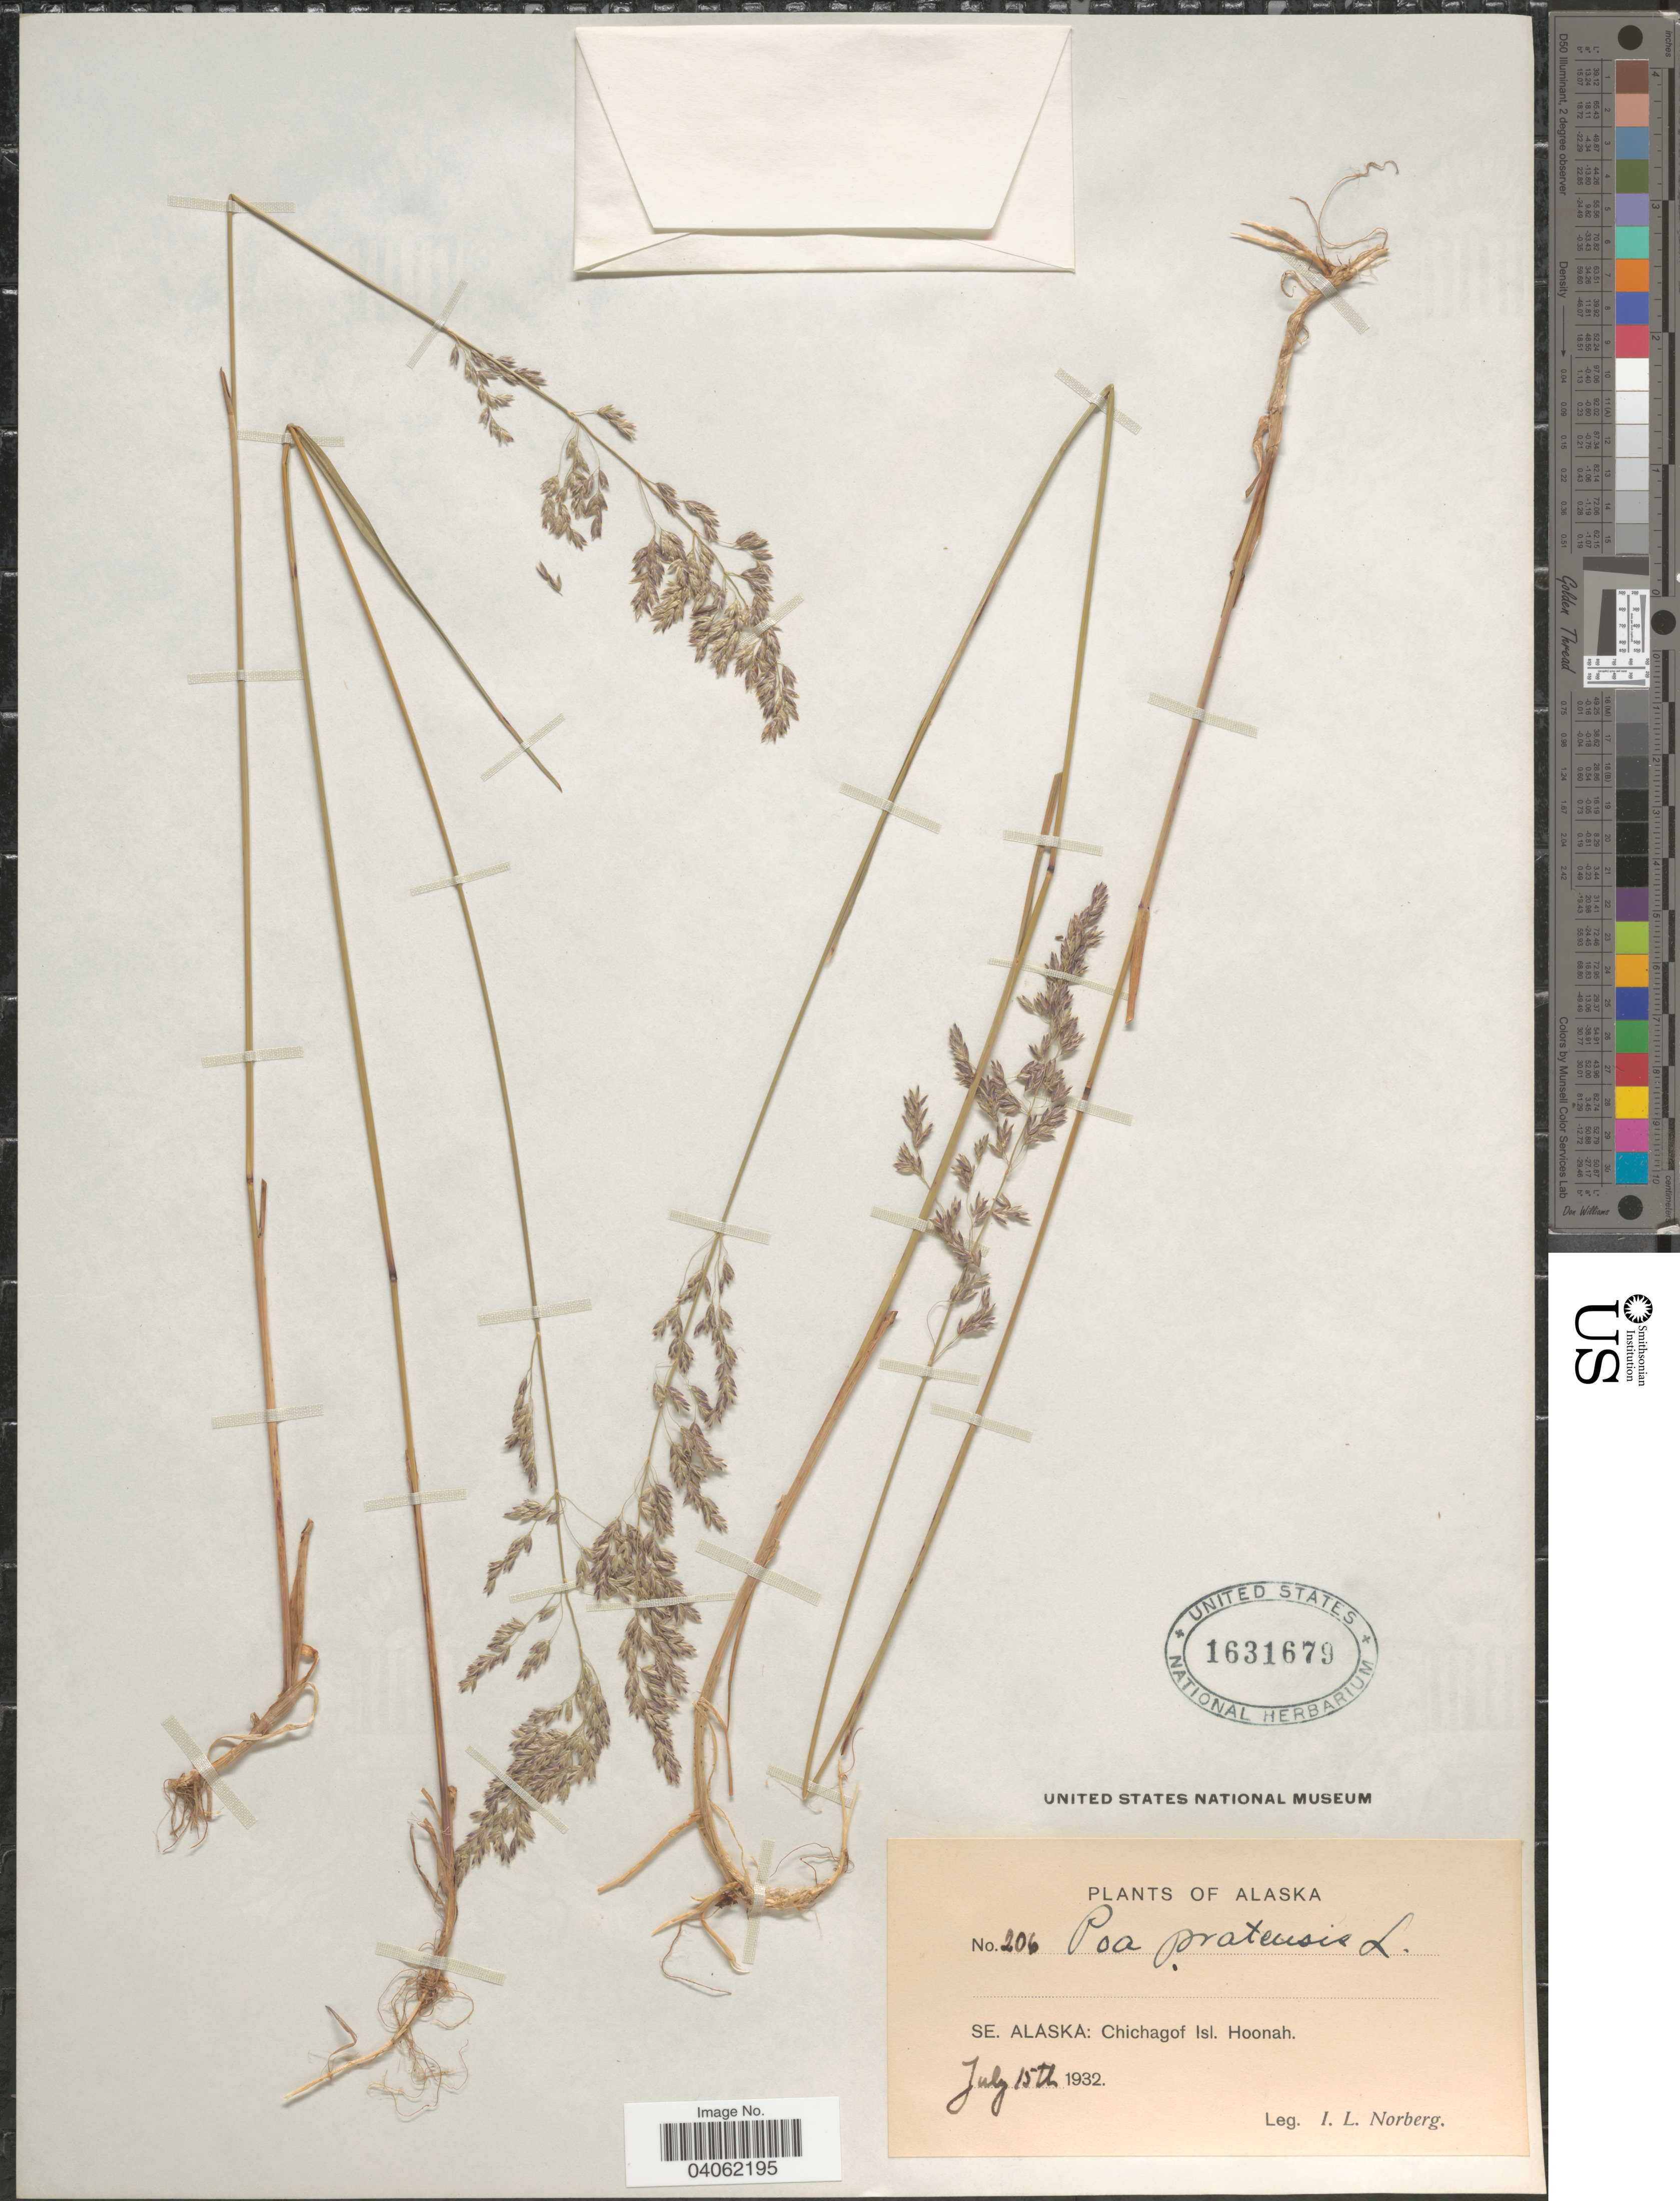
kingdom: Plantae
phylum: Tracheophyta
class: Liliopsida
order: Poales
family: Poaceae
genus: Poa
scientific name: Poa pratensis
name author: L.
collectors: I. Norberg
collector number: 206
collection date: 1932-07-15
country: United States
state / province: Alaska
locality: SE. Alaska: Chichagof Isl. Hoonah.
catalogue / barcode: US 1631679